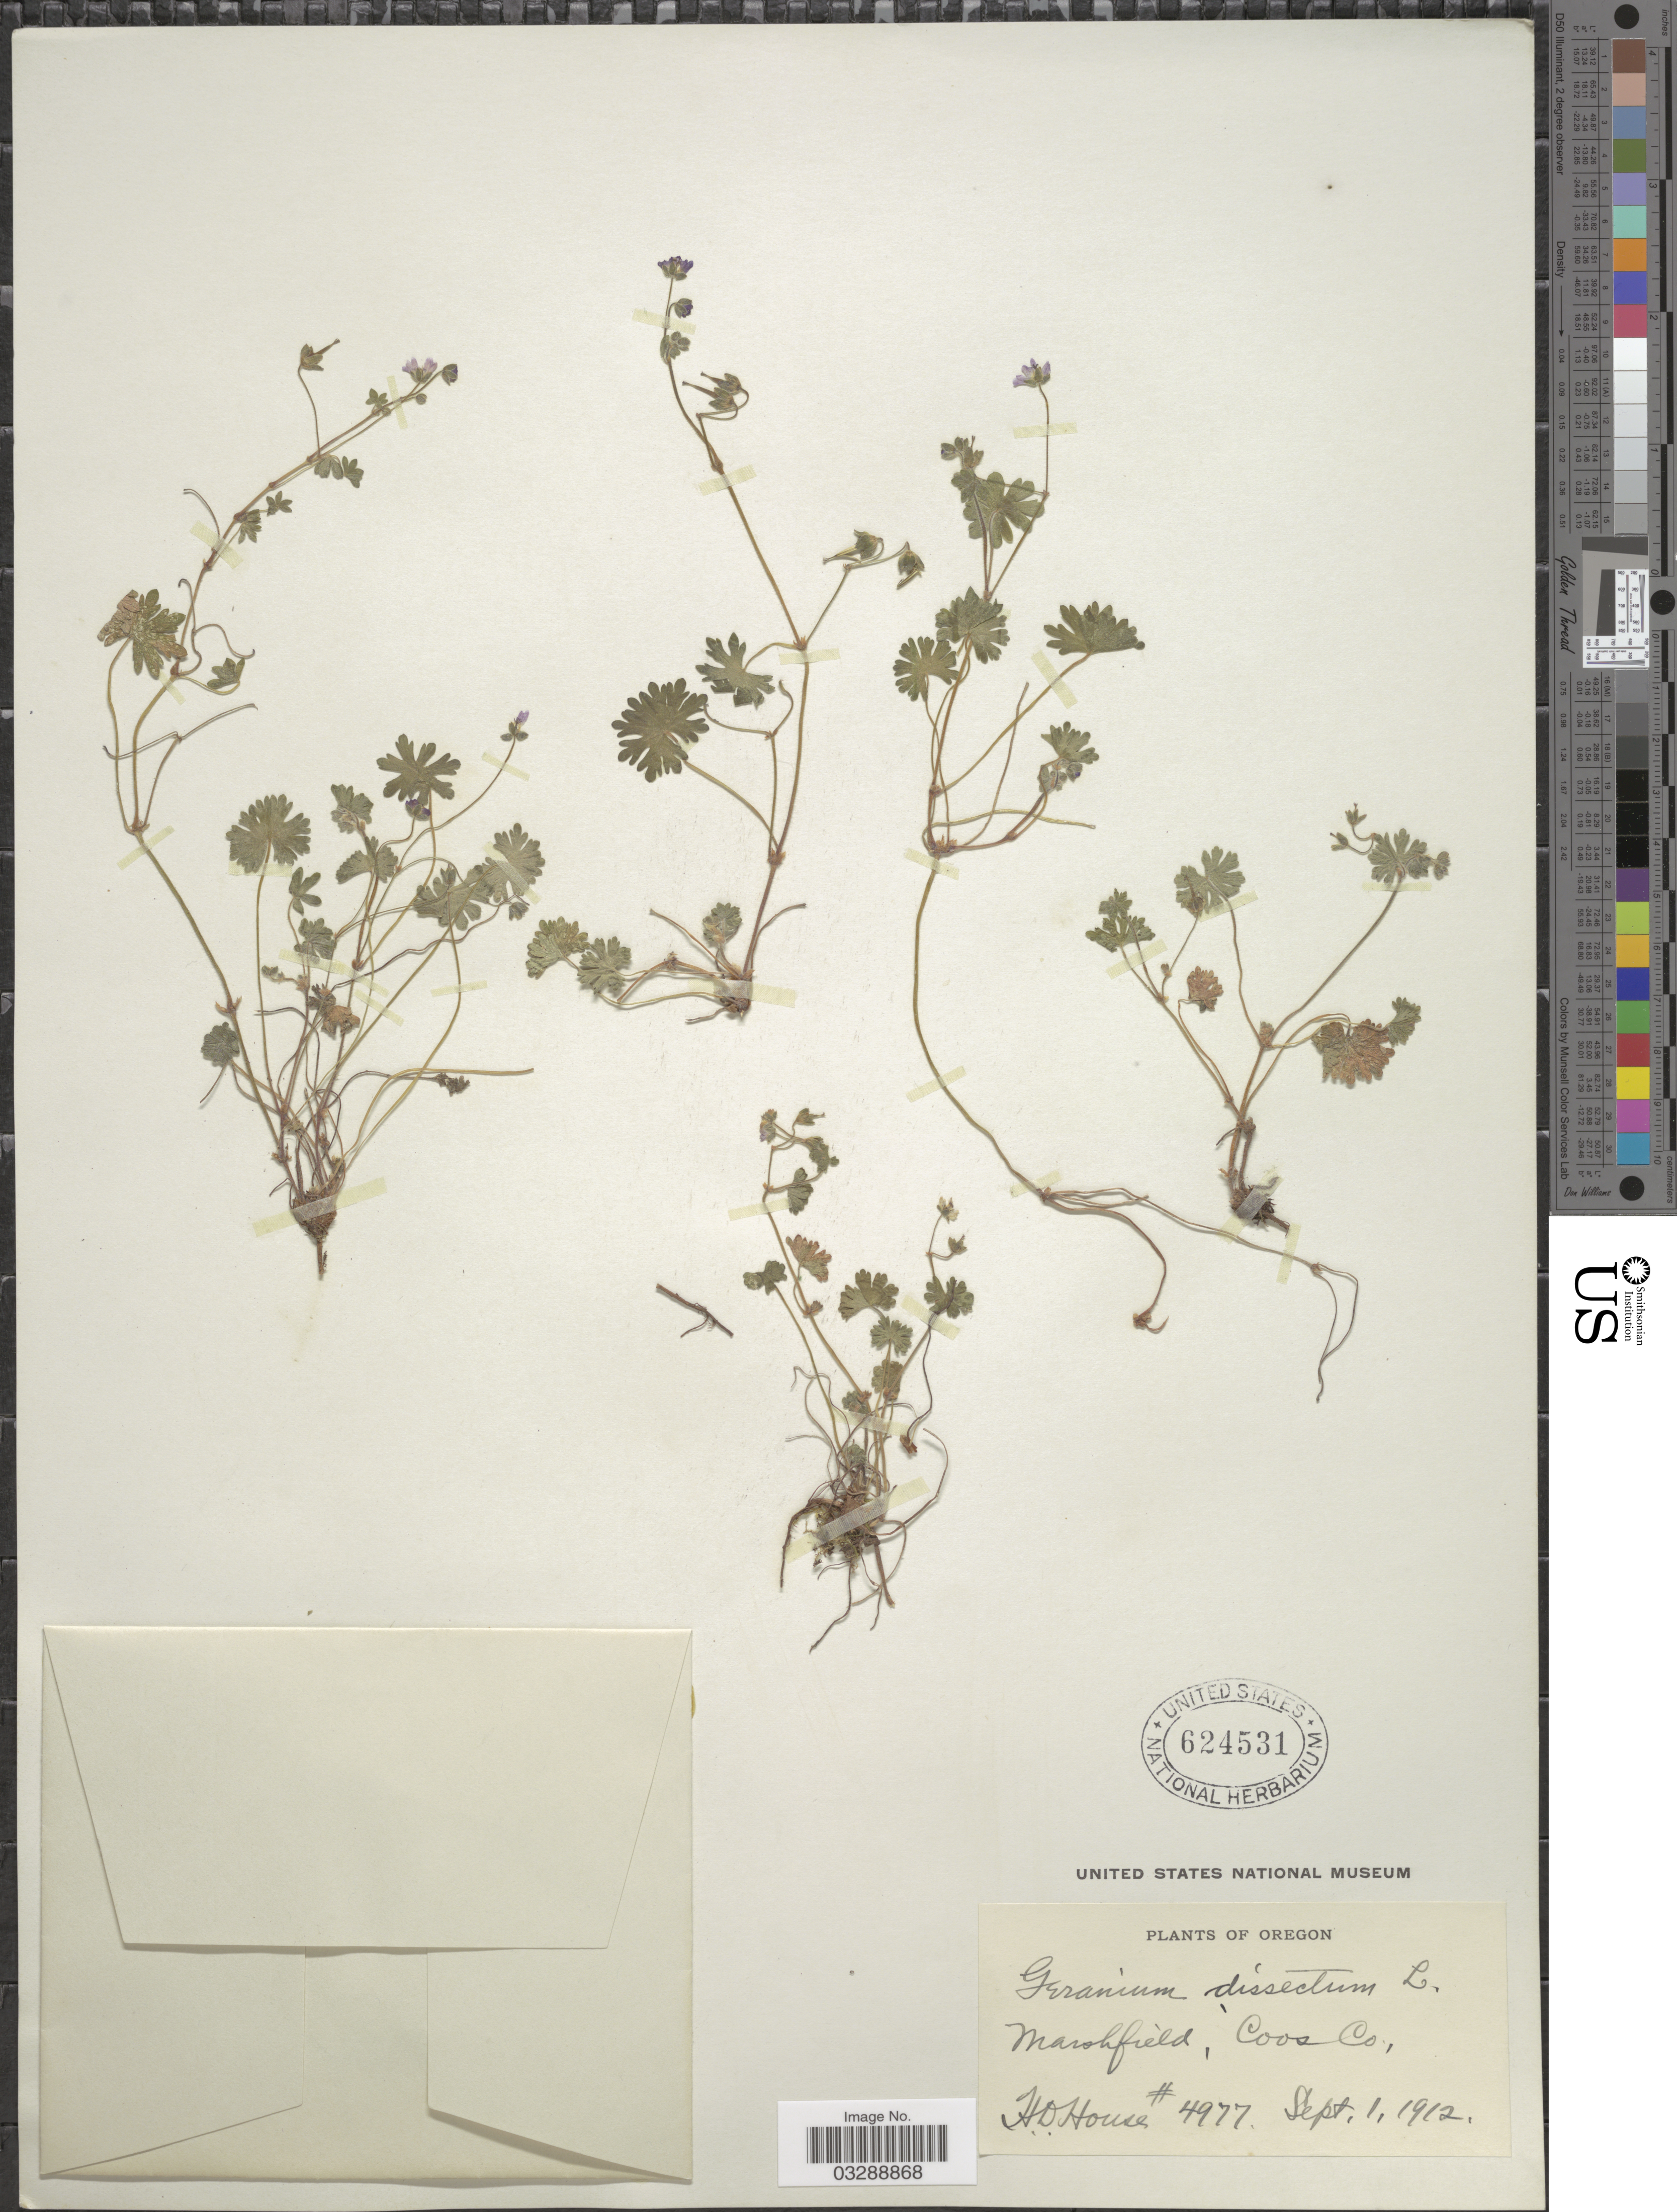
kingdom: Plantae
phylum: Tracheophyta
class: Magnoliopsida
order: Geraniales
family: Geraniaceae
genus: Geranium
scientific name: Geranium molle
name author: L.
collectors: H. D. House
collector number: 4977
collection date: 1912-09-01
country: United States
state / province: Oregon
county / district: Coos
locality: Marshfield, Coos Co.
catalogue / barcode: US 624531